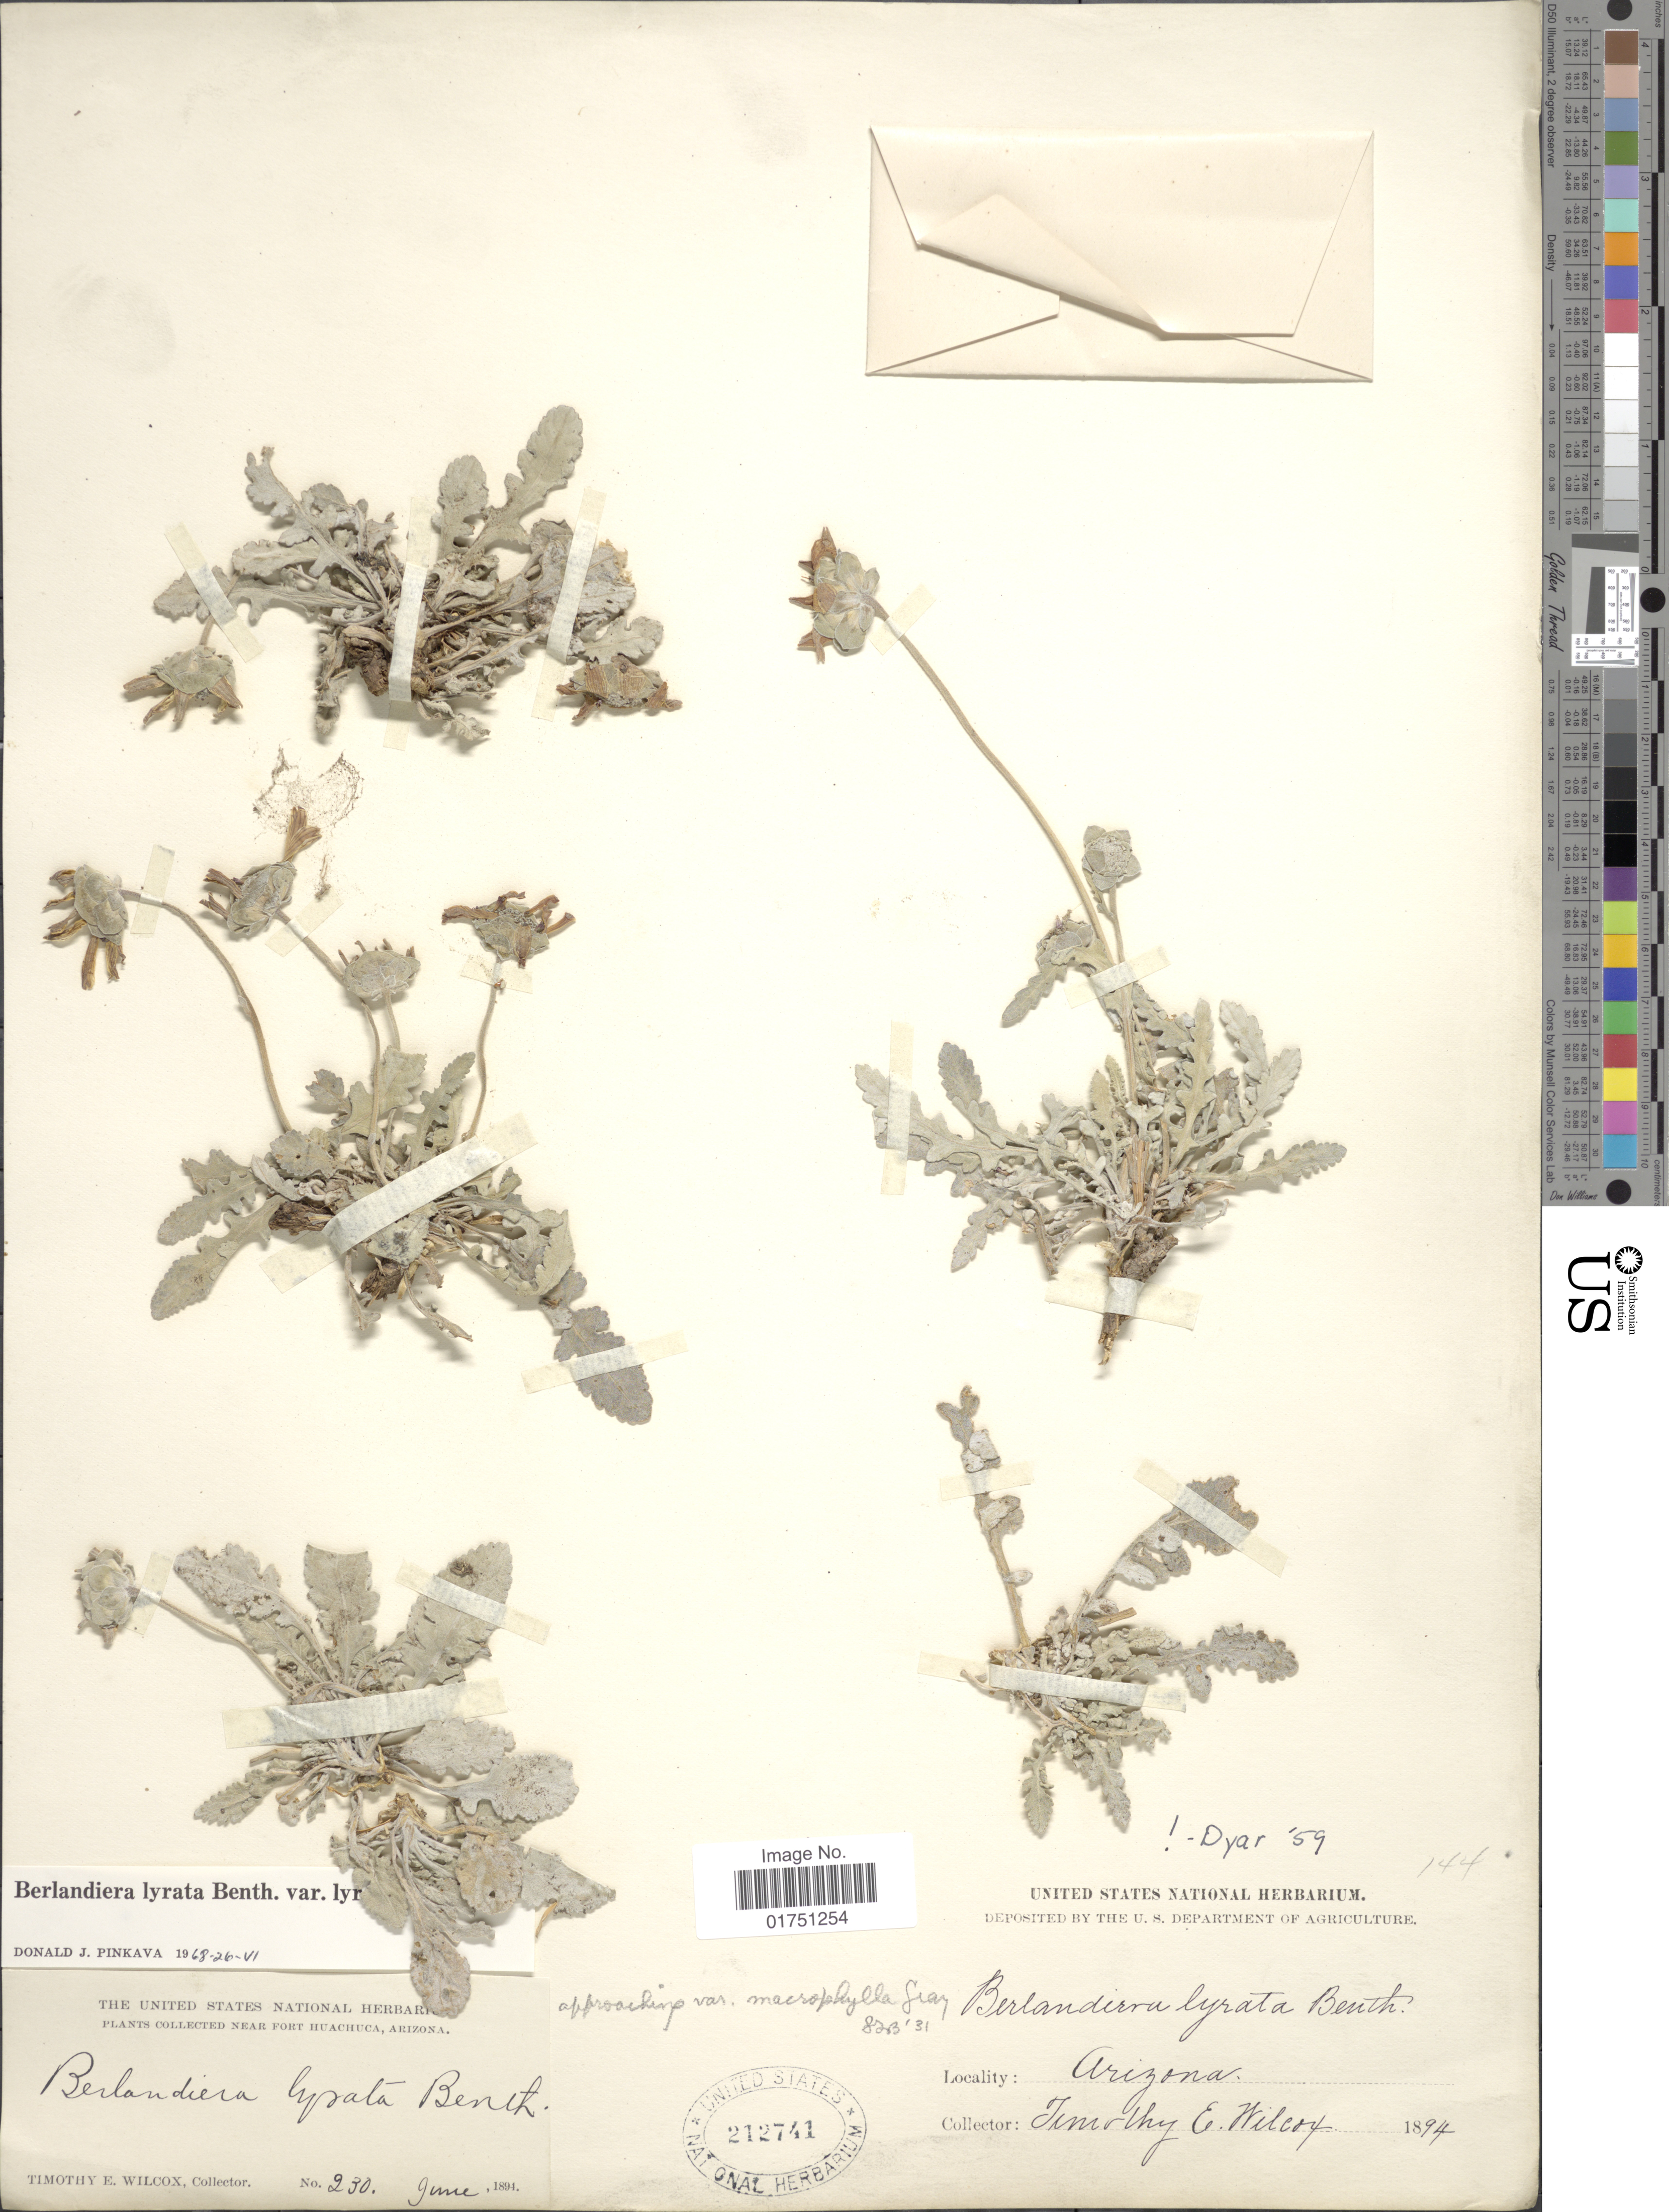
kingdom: Plantae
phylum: Tracheophyta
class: Magnoliopsida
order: Asterales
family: Asteraceae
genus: Berlandiera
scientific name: Berlandiera lyrata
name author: Benth.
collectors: T. E. Wilcox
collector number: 230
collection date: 1894-06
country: United States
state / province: Arizona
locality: Near Fort Huachuca, Arizona.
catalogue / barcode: US 212741